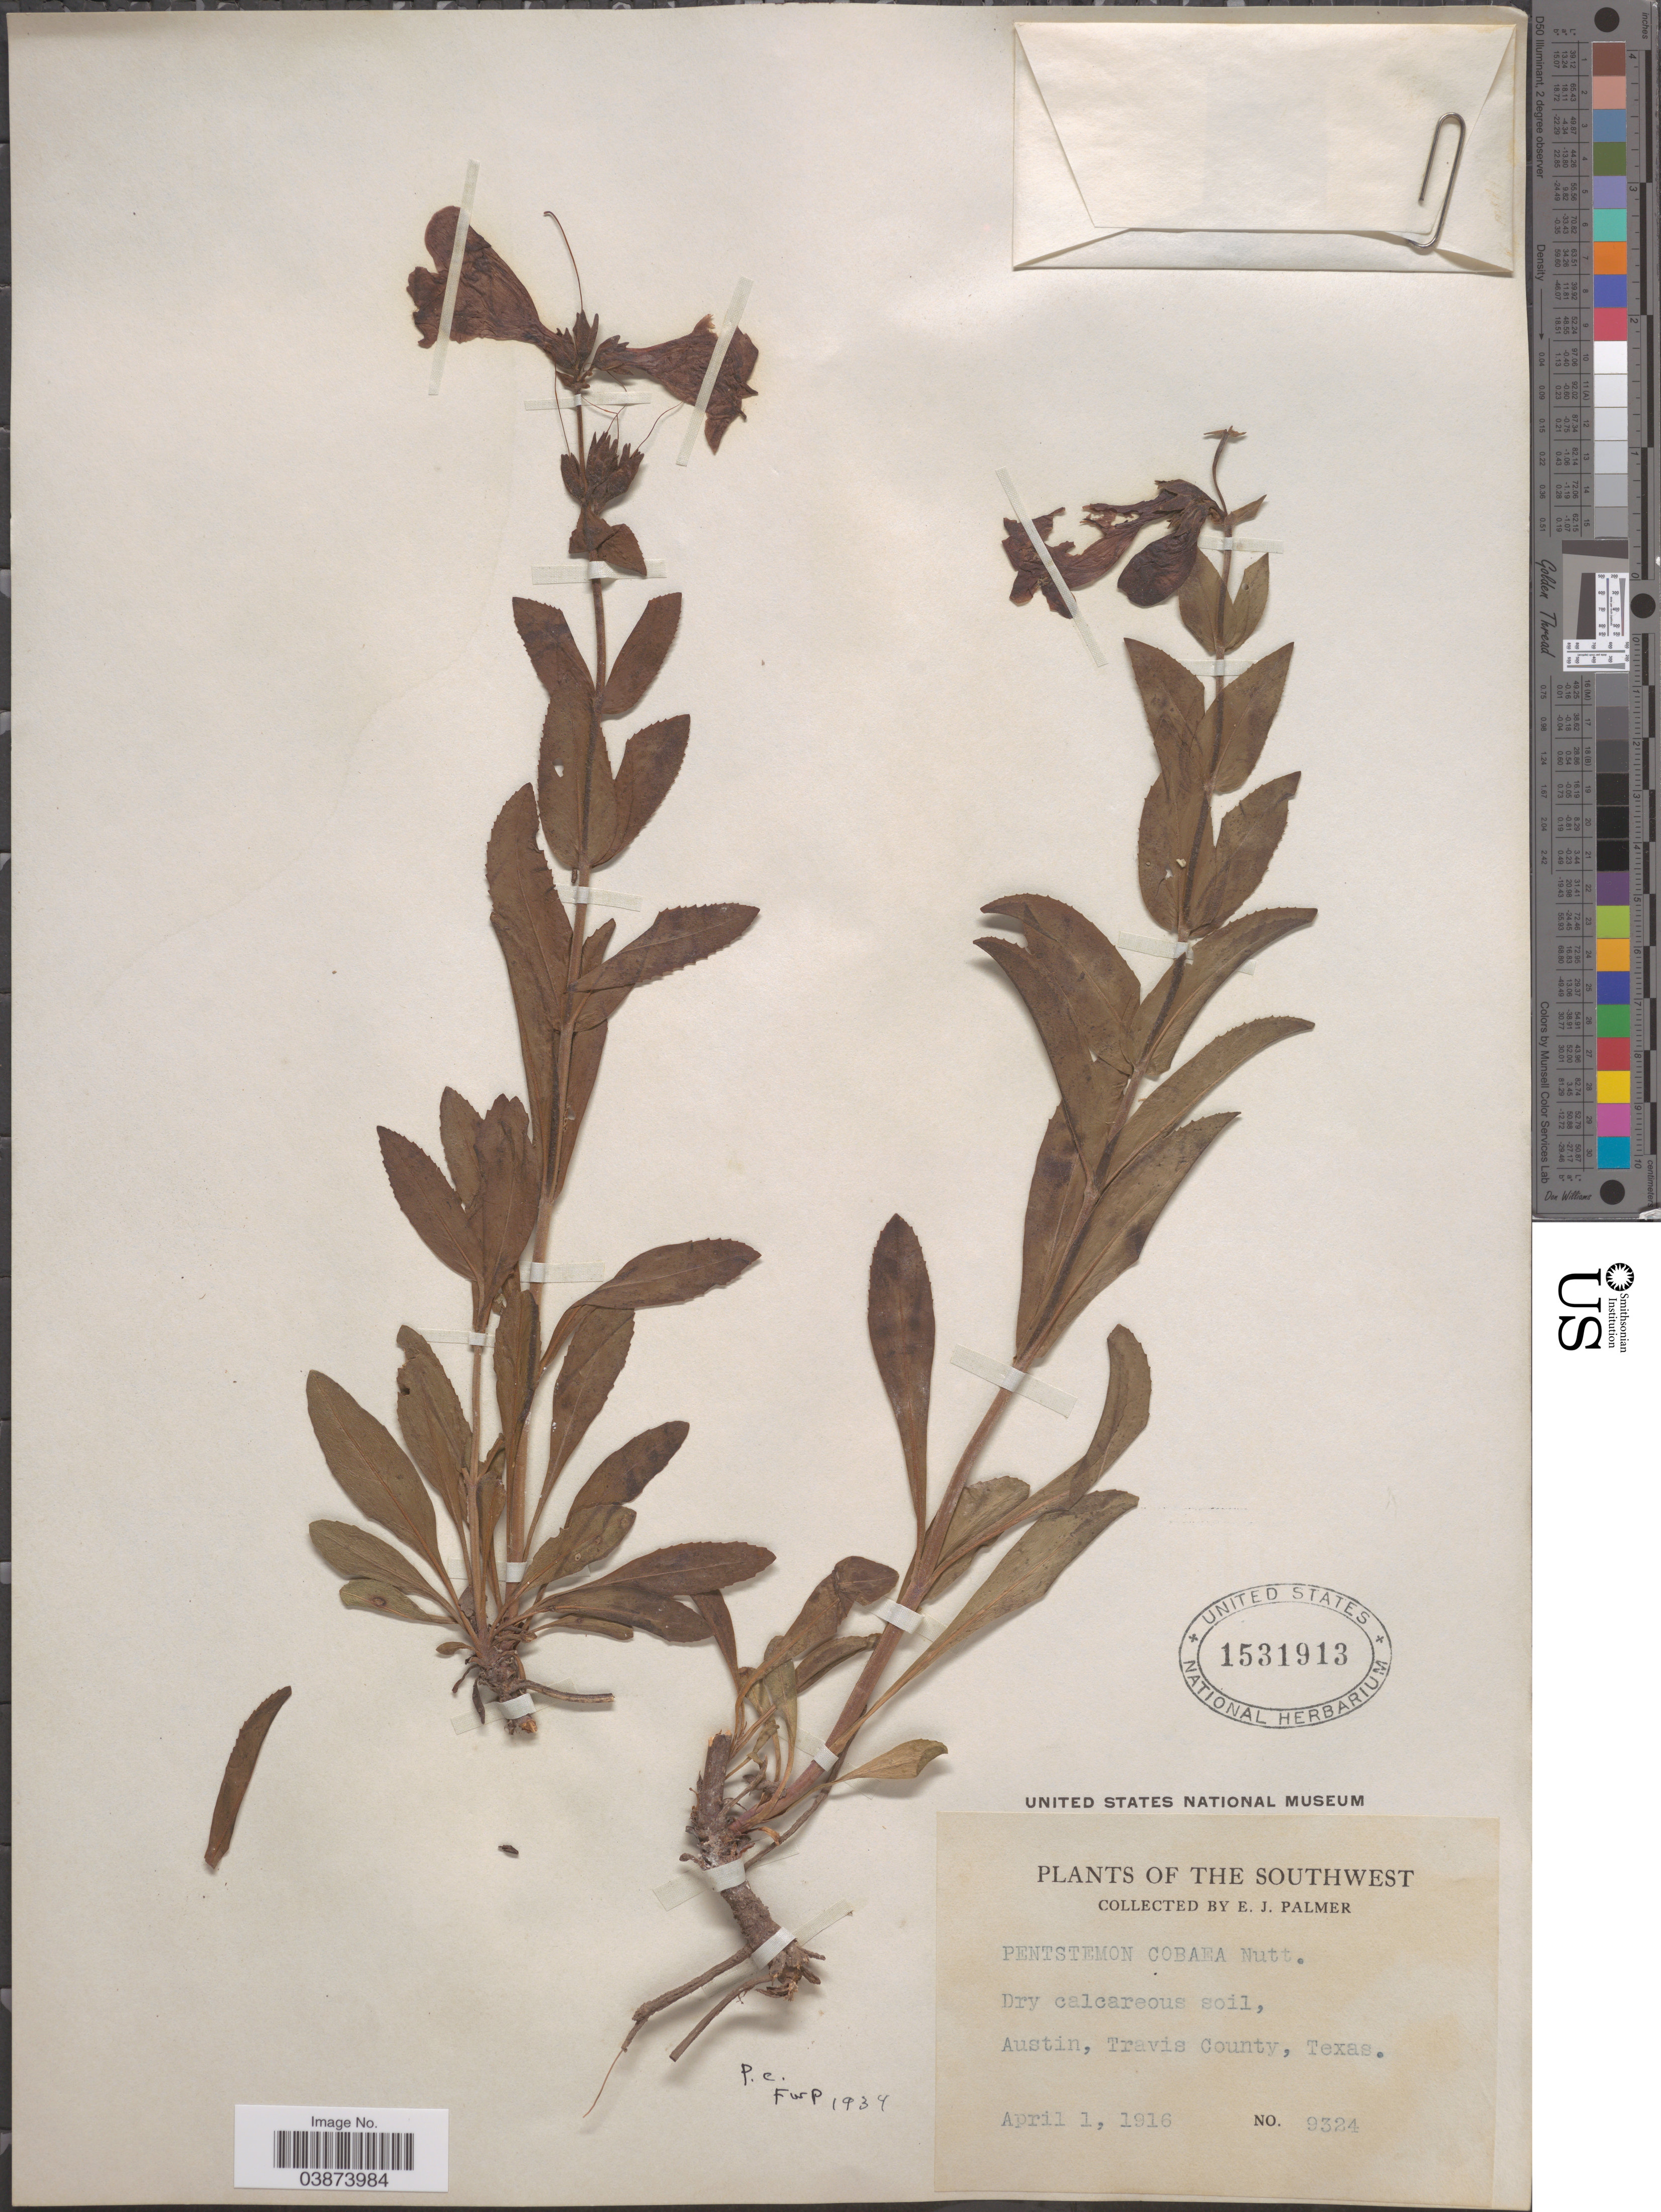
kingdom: Plantae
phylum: Tracheophyta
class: Magnoliopsida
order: Lamiales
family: Plantaginaceae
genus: Penstemon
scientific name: Penstemon cobaea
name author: (Nutt.)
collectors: E. J. Palmer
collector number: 9324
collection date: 1916-04-01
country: United States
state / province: Texas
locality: The Southwest. Austin, Travis County.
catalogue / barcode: US 1531913